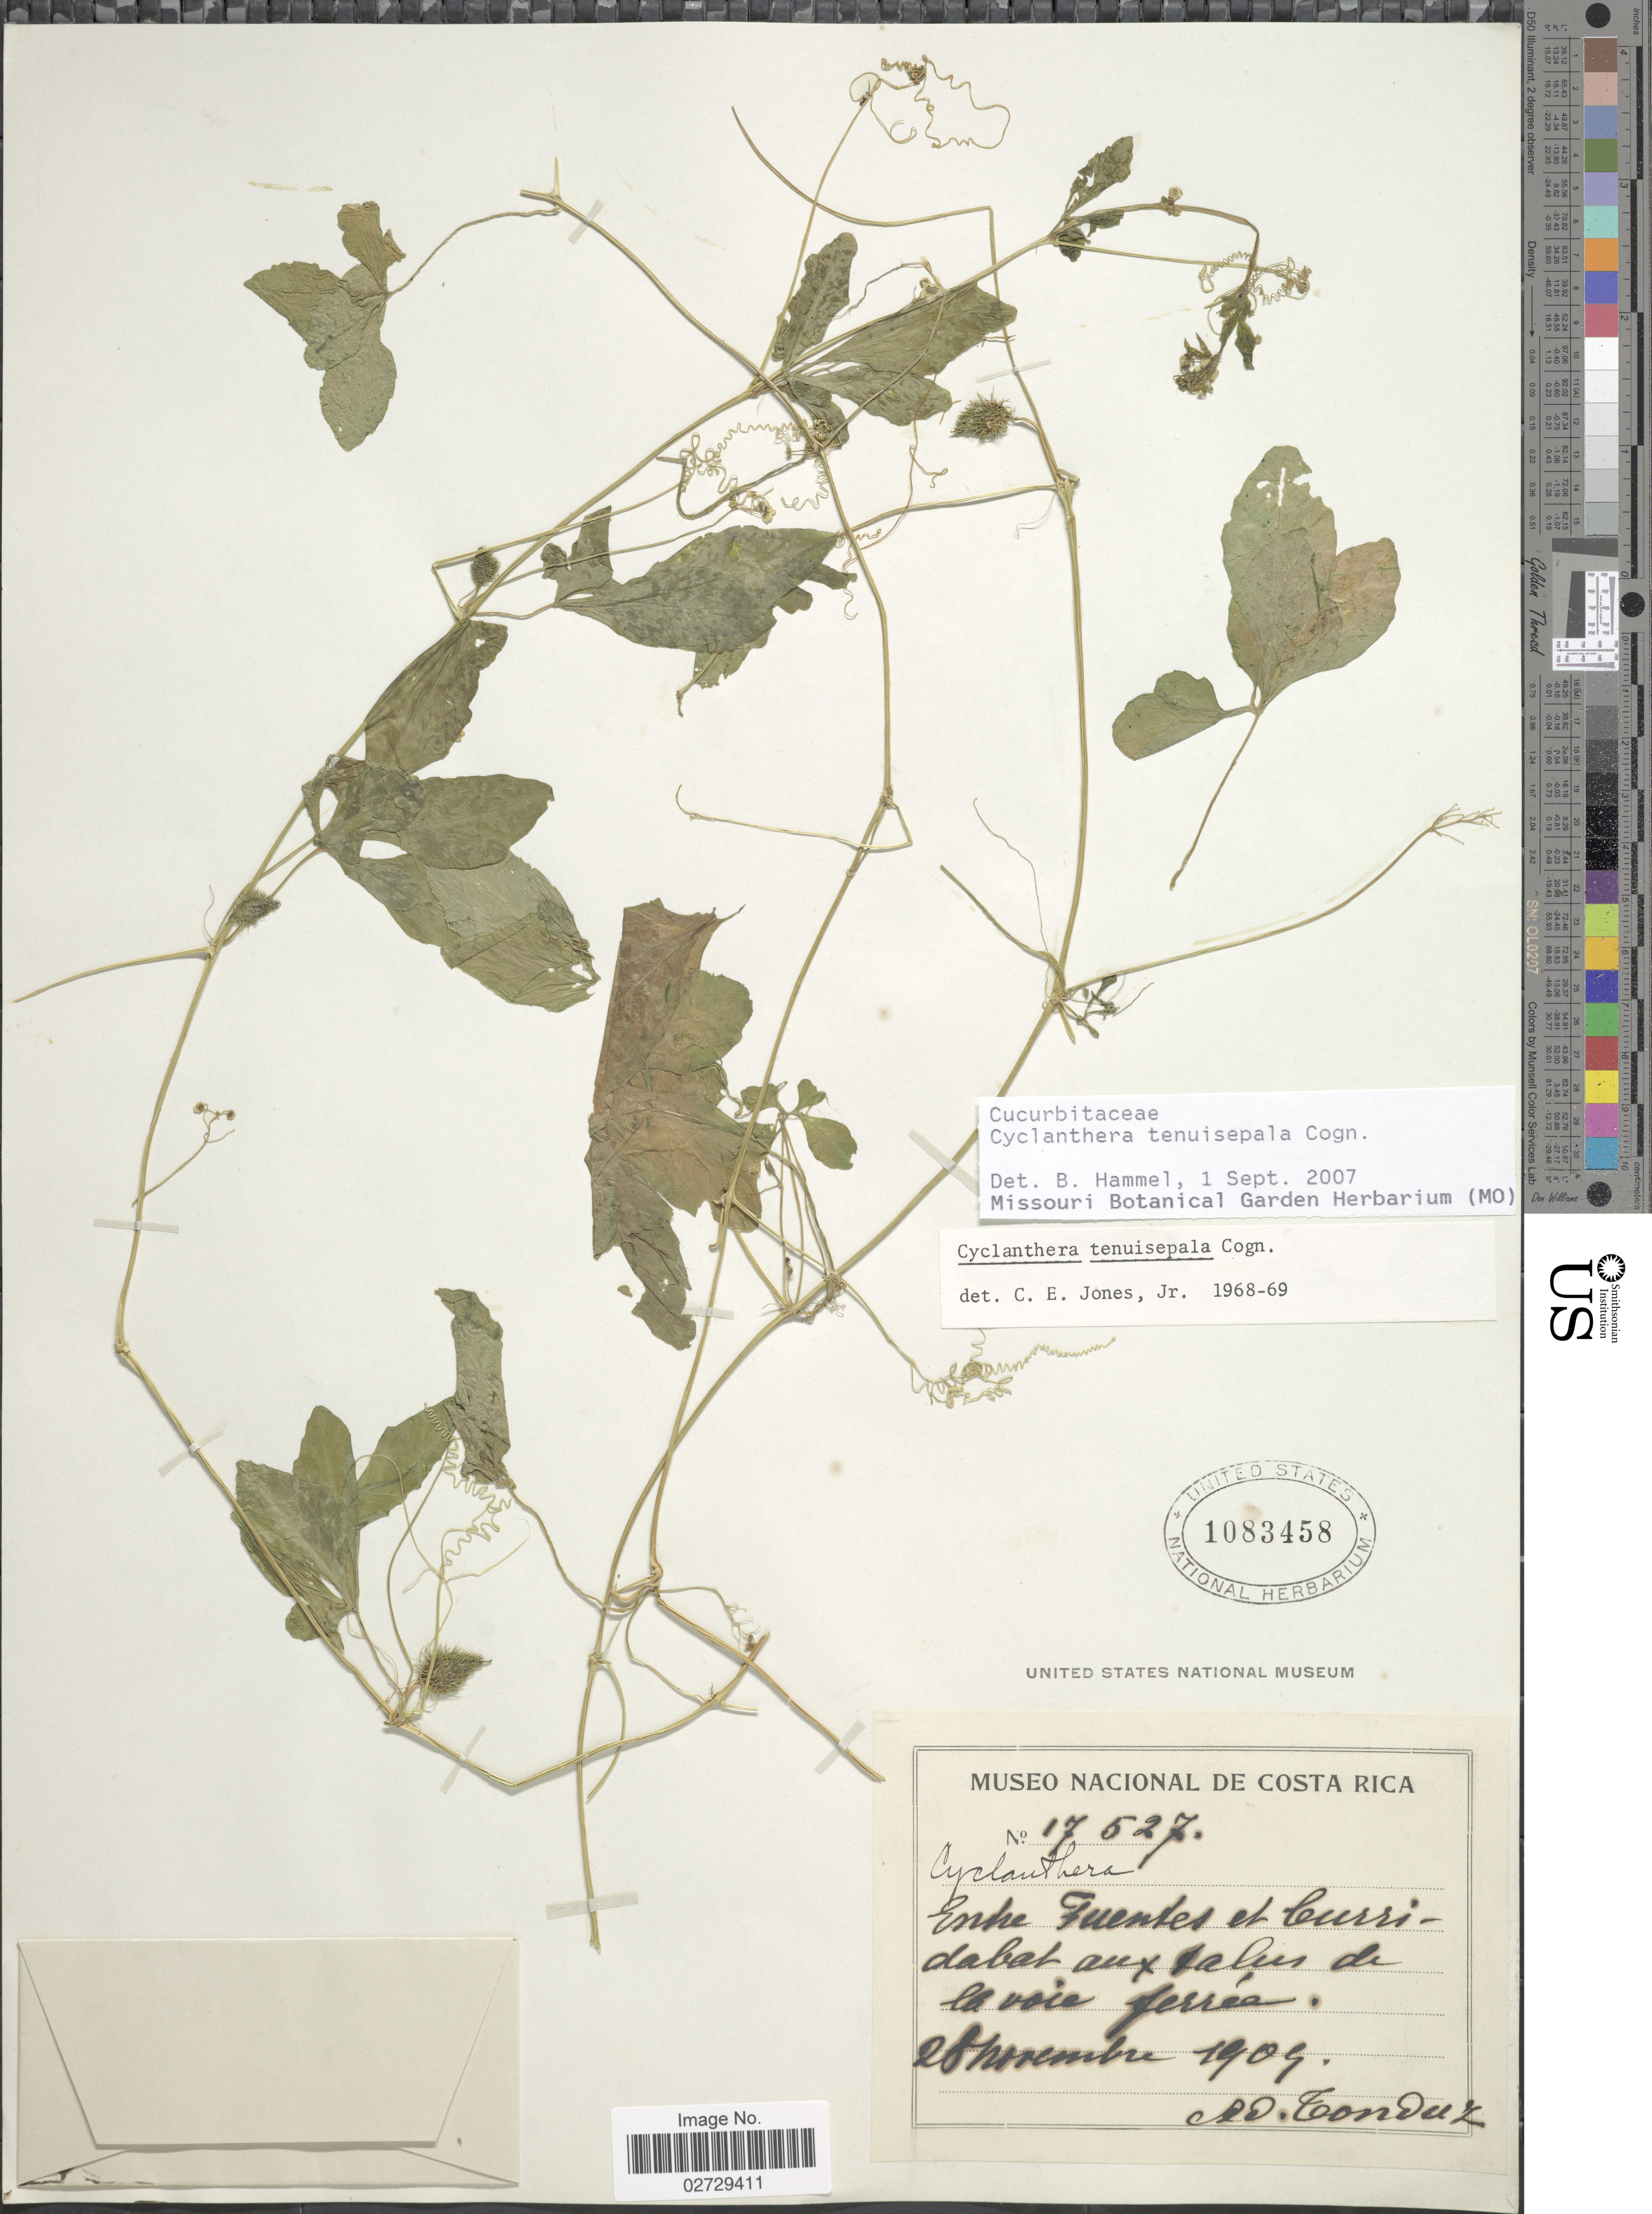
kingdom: Plantae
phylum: Tracheophyta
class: Magnoliopsida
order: Cucurbitales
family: Cucurbitaceae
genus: Cyclanthera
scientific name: Cyclanthera tenuisepala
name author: Cogn.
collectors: A. Tonduz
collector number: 17527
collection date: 1909-11-28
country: Costa Rica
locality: Entre Fuentes et Curridabat aux talus de la voie ferrea.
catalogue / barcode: US 1083458